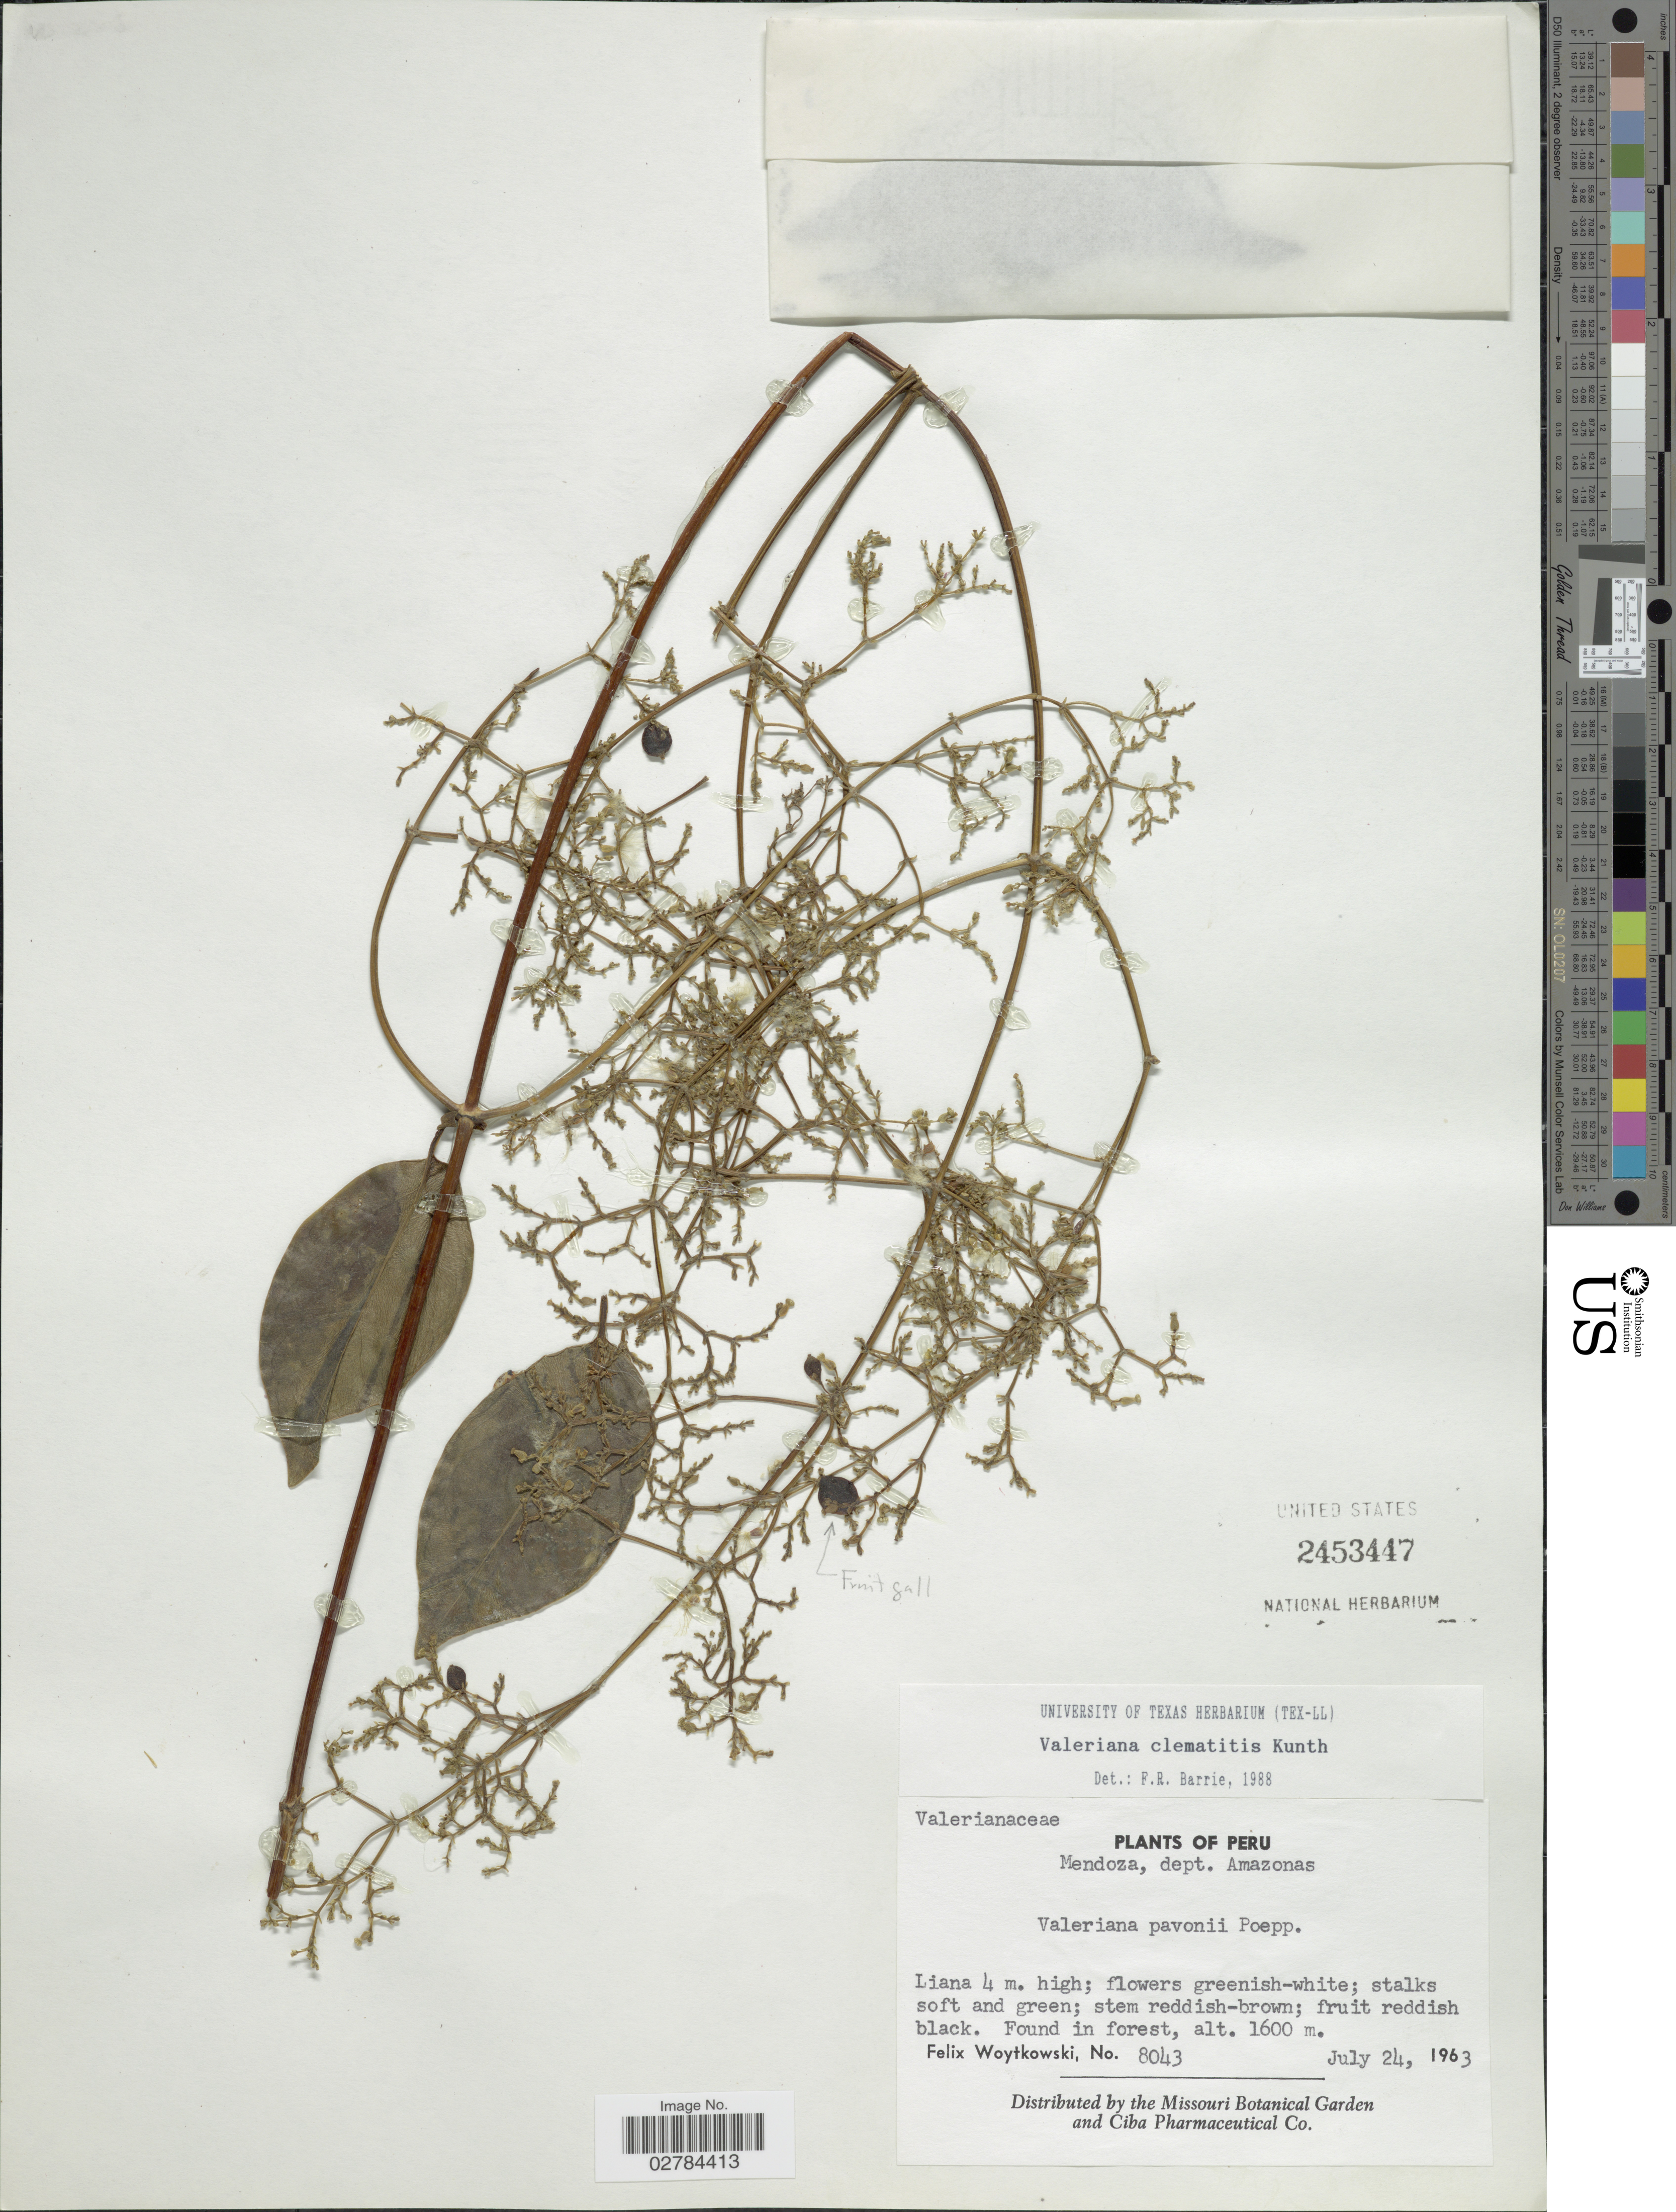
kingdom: Plantae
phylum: Tracheophyta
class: Magnoliopsida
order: Dipsacales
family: Caprifoliaceae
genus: Valeriana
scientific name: Valeriana clematitis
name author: Kunth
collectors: F. Woytkowski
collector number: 8043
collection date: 1963-07-24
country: Peru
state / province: Amazonas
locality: Mendoza, dept. Amazonas.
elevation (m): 1600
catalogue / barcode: US 2453447